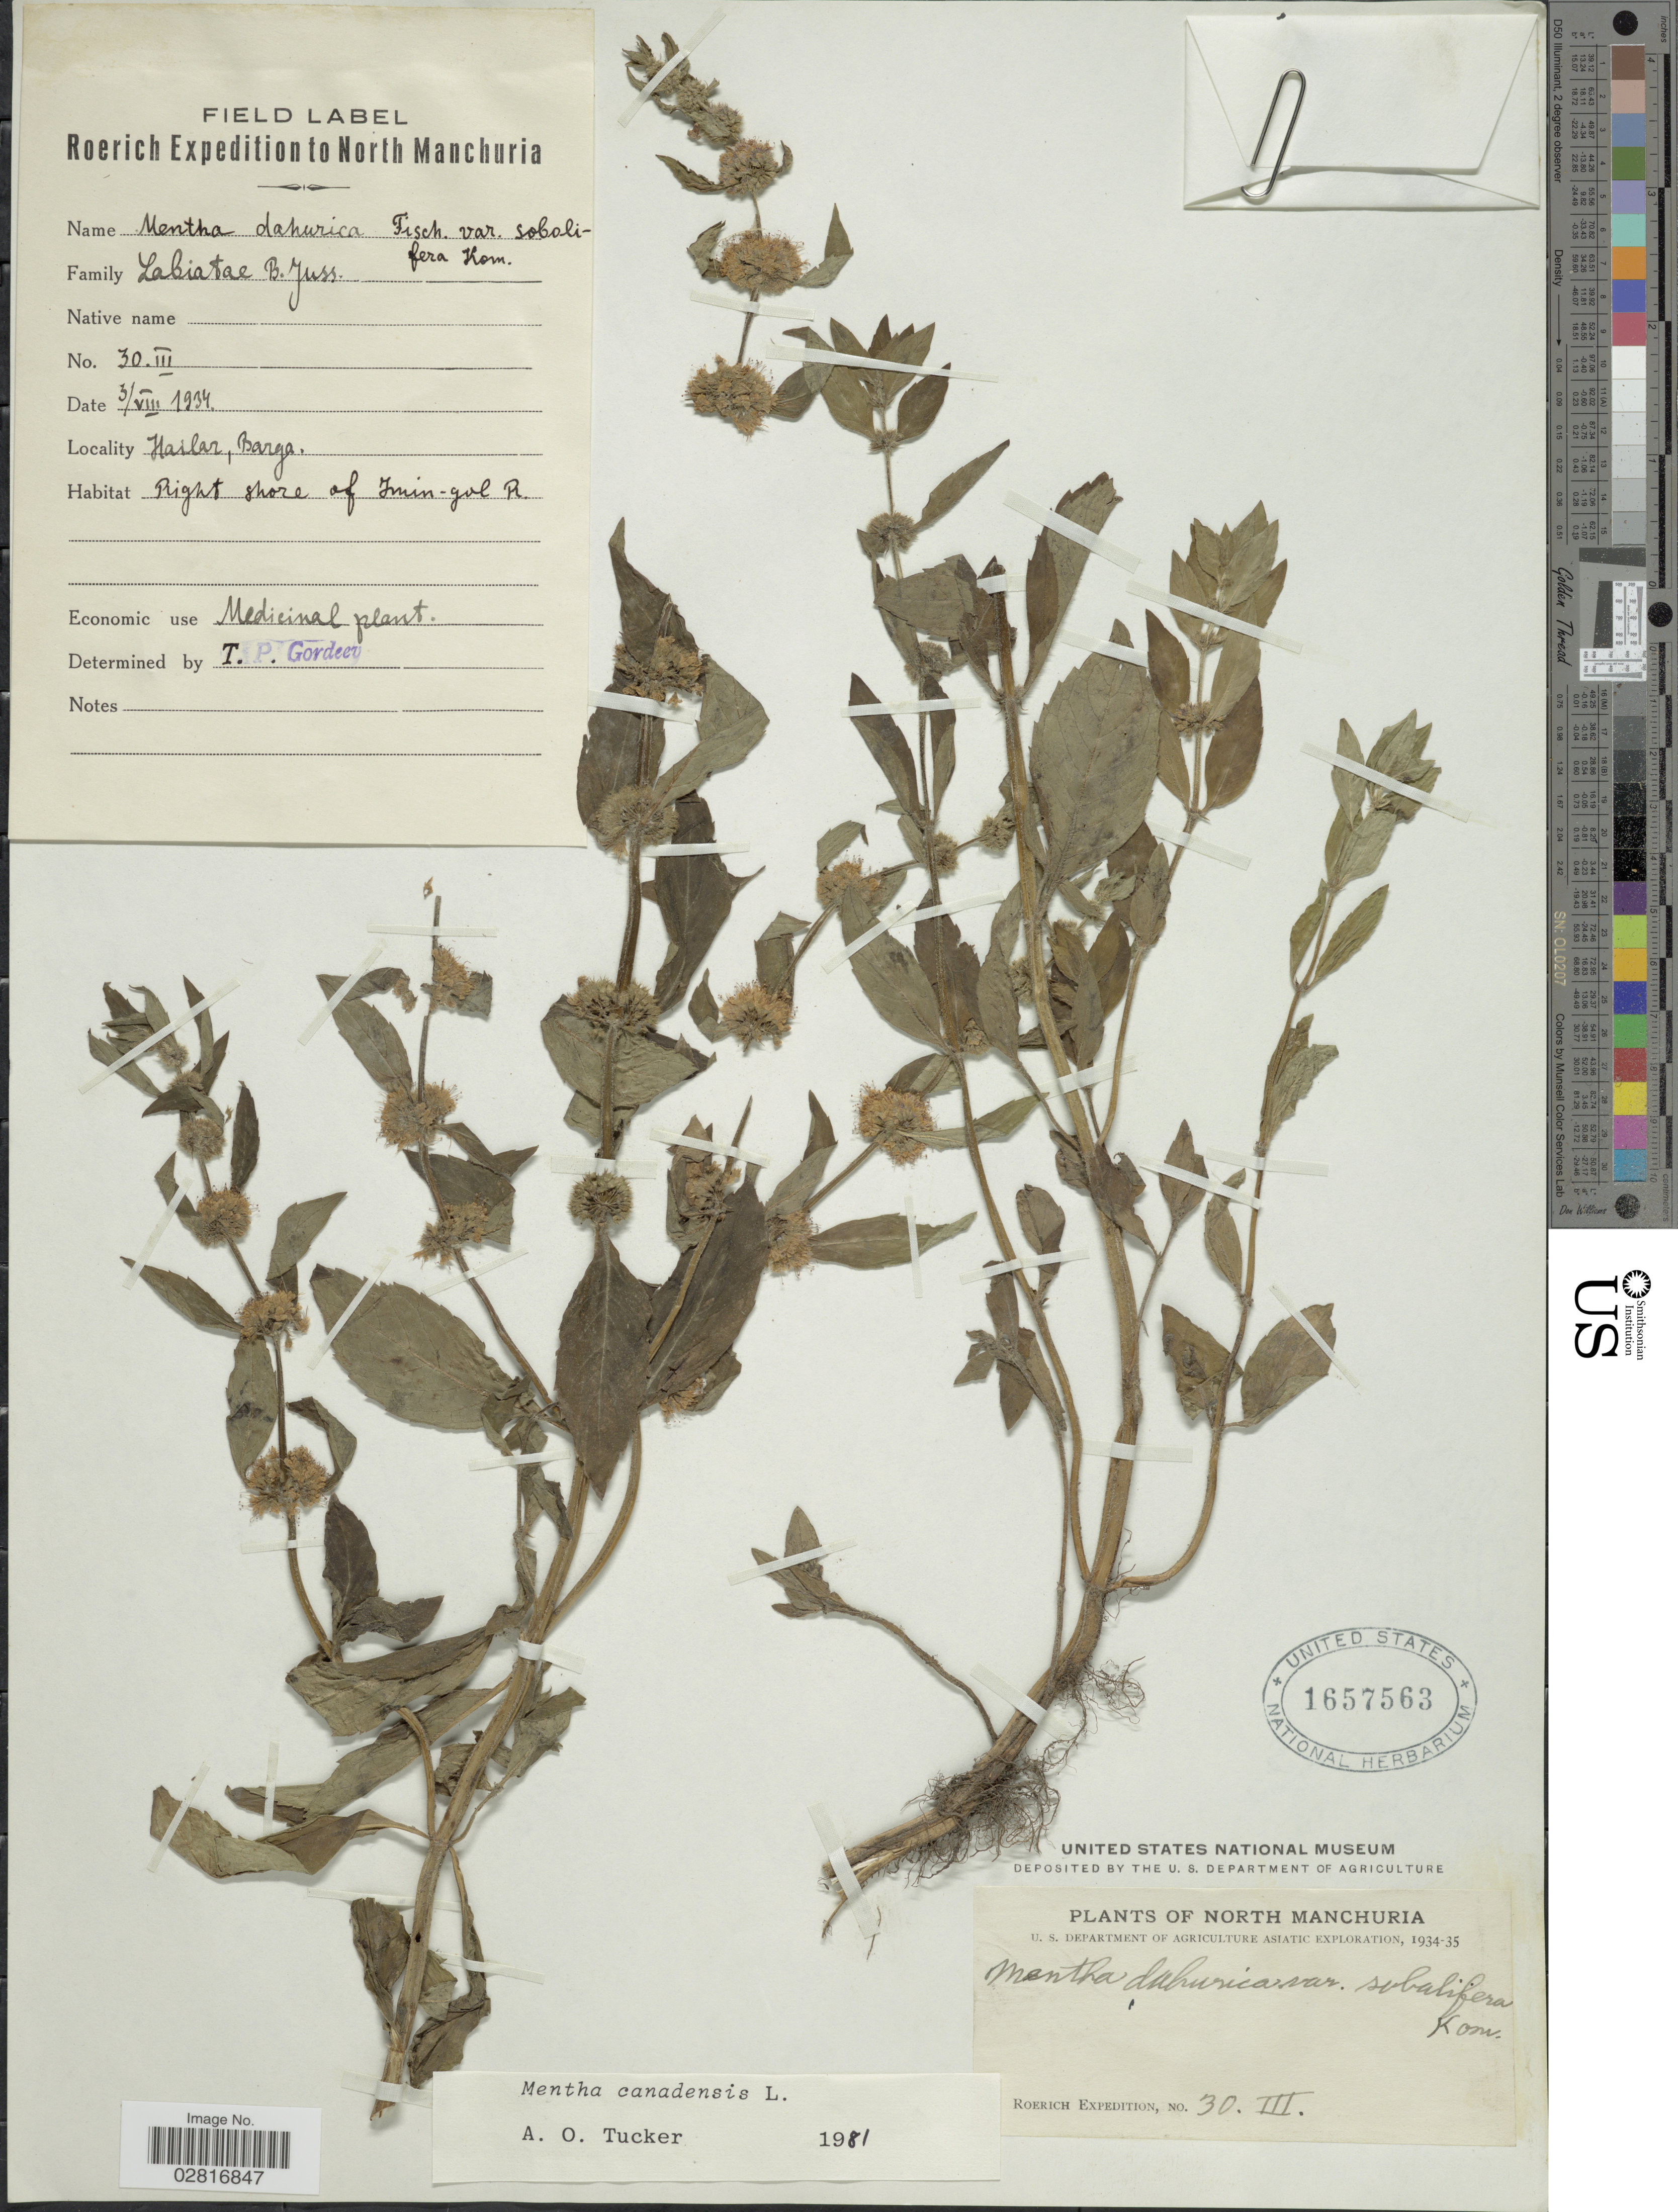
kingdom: Plantae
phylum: Tracheophyta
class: Magnoliopsida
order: Lamiales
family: Lamiaceae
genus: Mentha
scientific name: Mentha canadensis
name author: L.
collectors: Roerich Expedition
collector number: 30. III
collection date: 1934-08-03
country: China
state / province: Nei Monggol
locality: North Manchuria, Hailar, Barga, Right shore of Imin-gol R.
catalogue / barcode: US 1657563